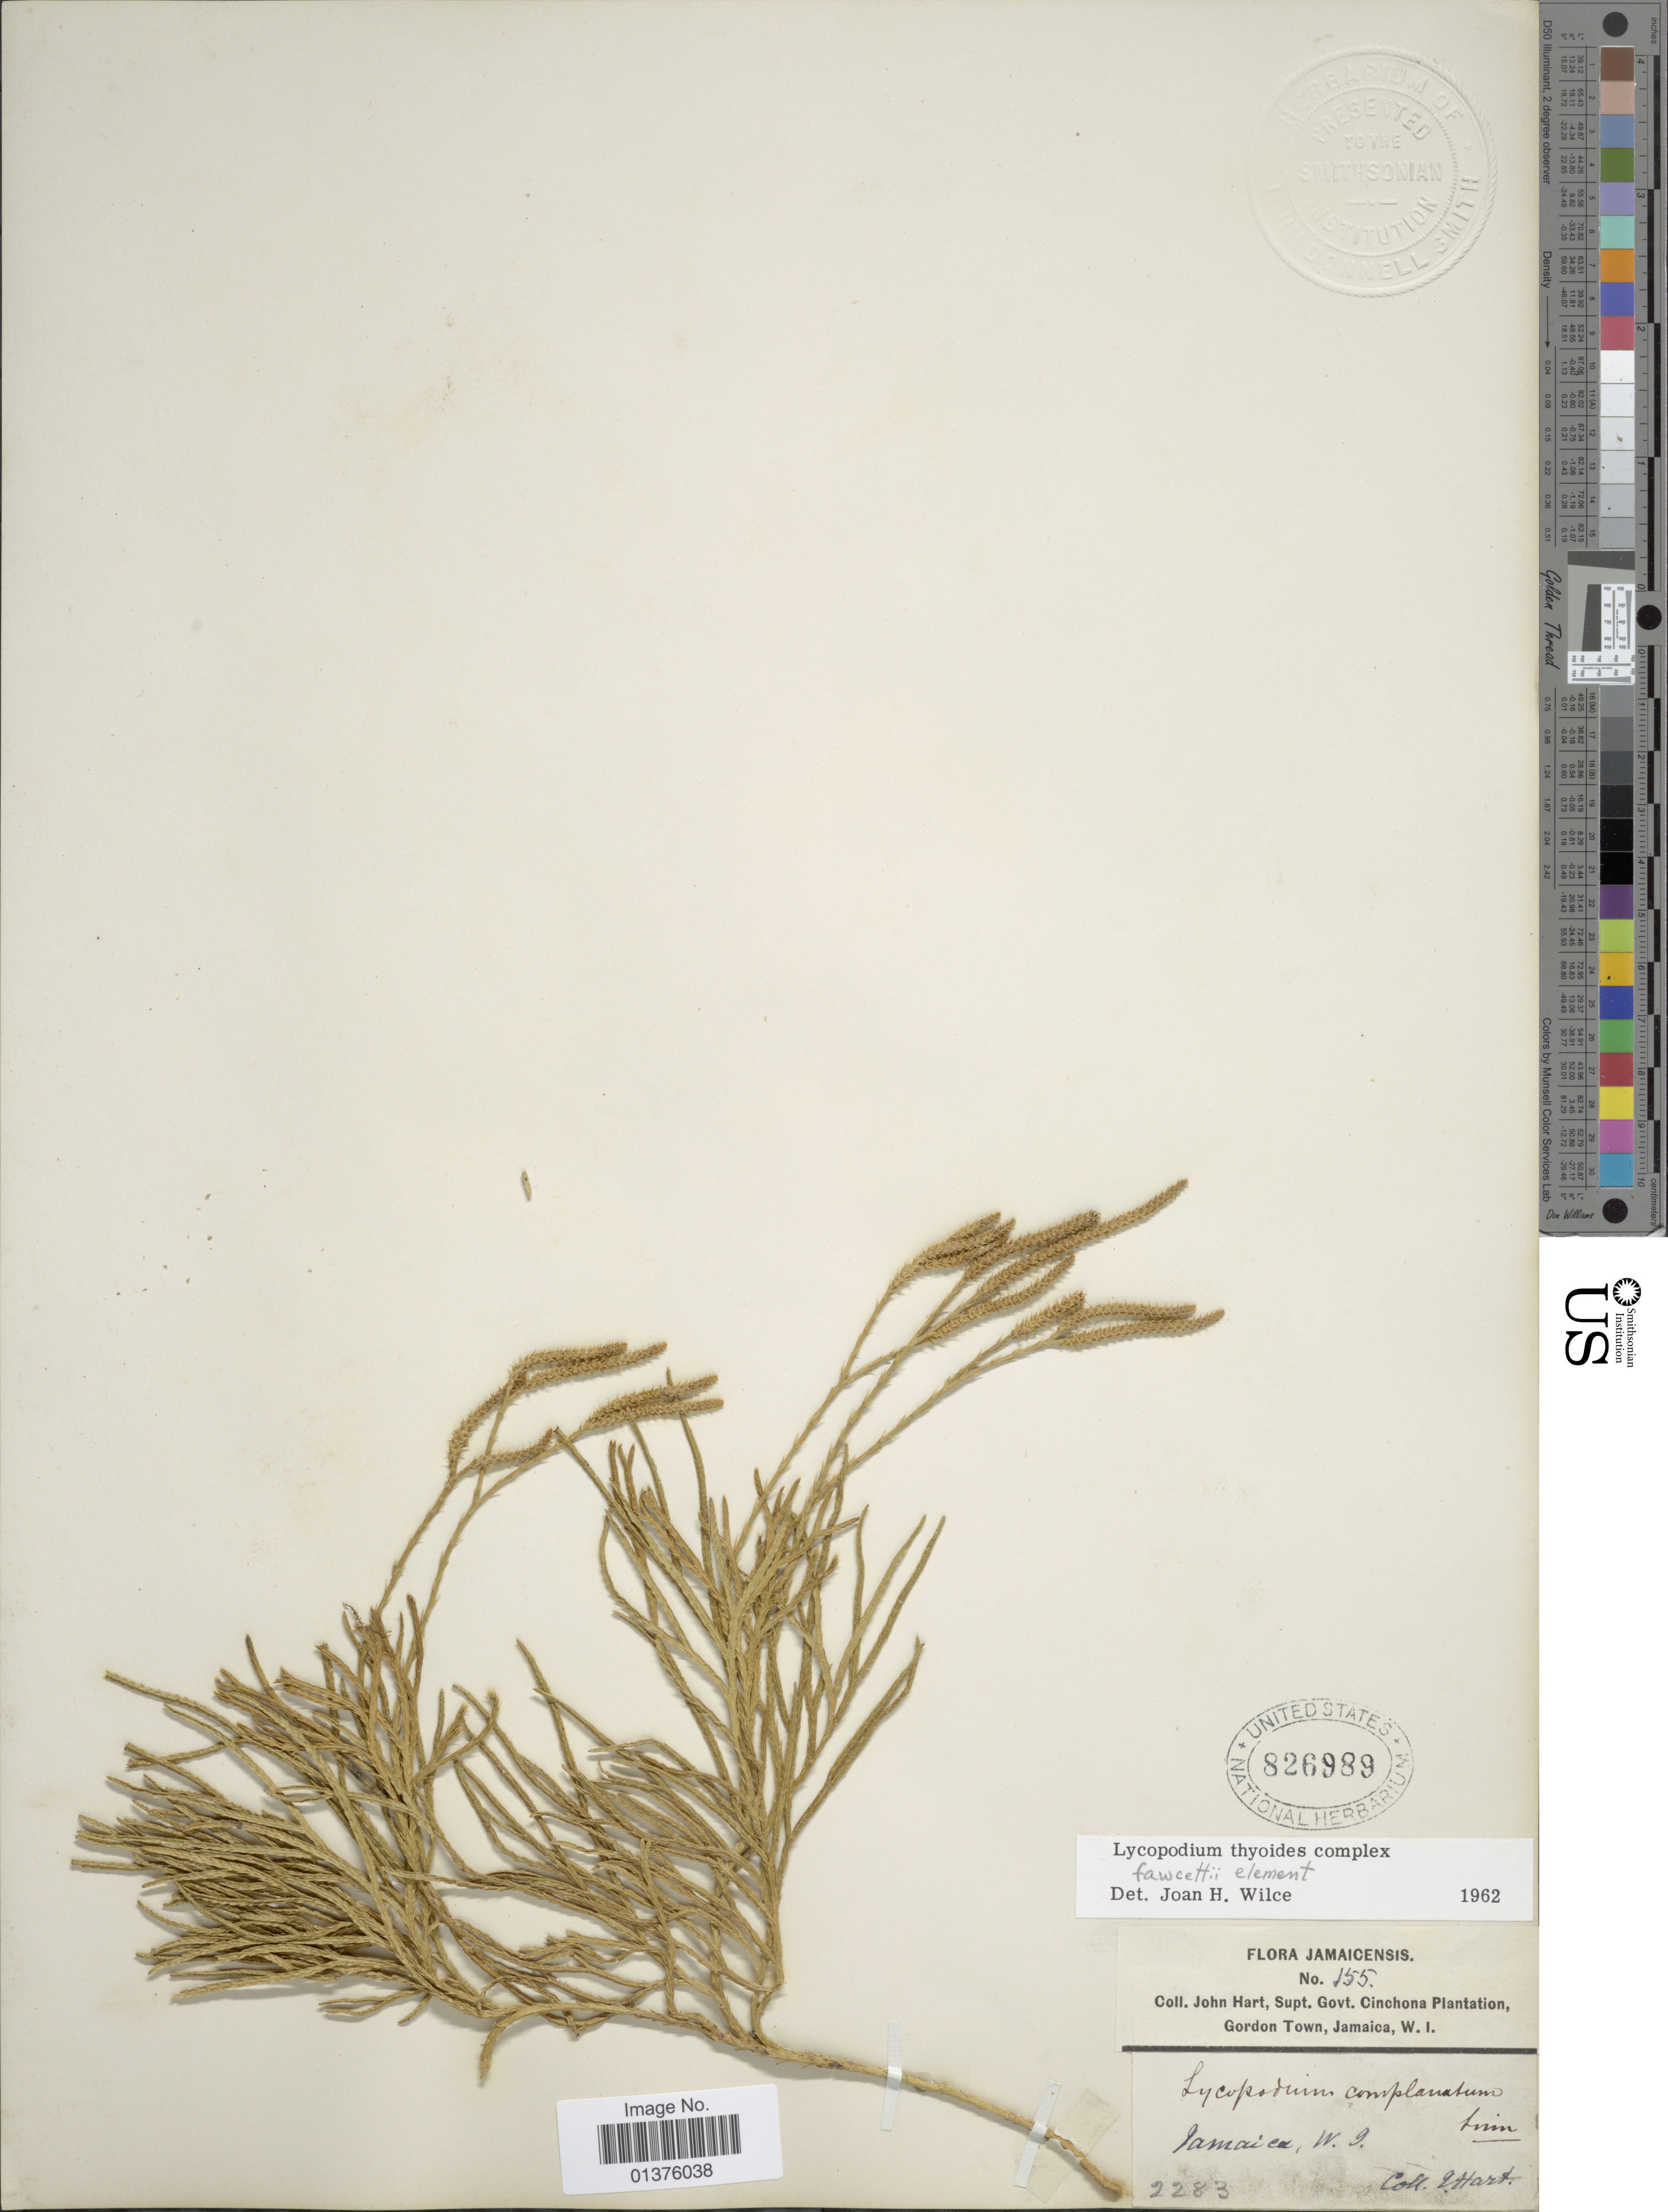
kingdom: Plantae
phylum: Tracheophyta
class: Lycopodiopsida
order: Lycopodiales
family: Lycopodiaceae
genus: Diphasiastrum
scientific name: Diphasiastrum thyoides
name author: (Humb. & Bonpl. ex Willd.) Holub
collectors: J. H. Hart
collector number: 155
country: Jamaica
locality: W.I., Supt. Govt. Cinchona Plantation, Gordon Town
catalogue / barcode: US 826989